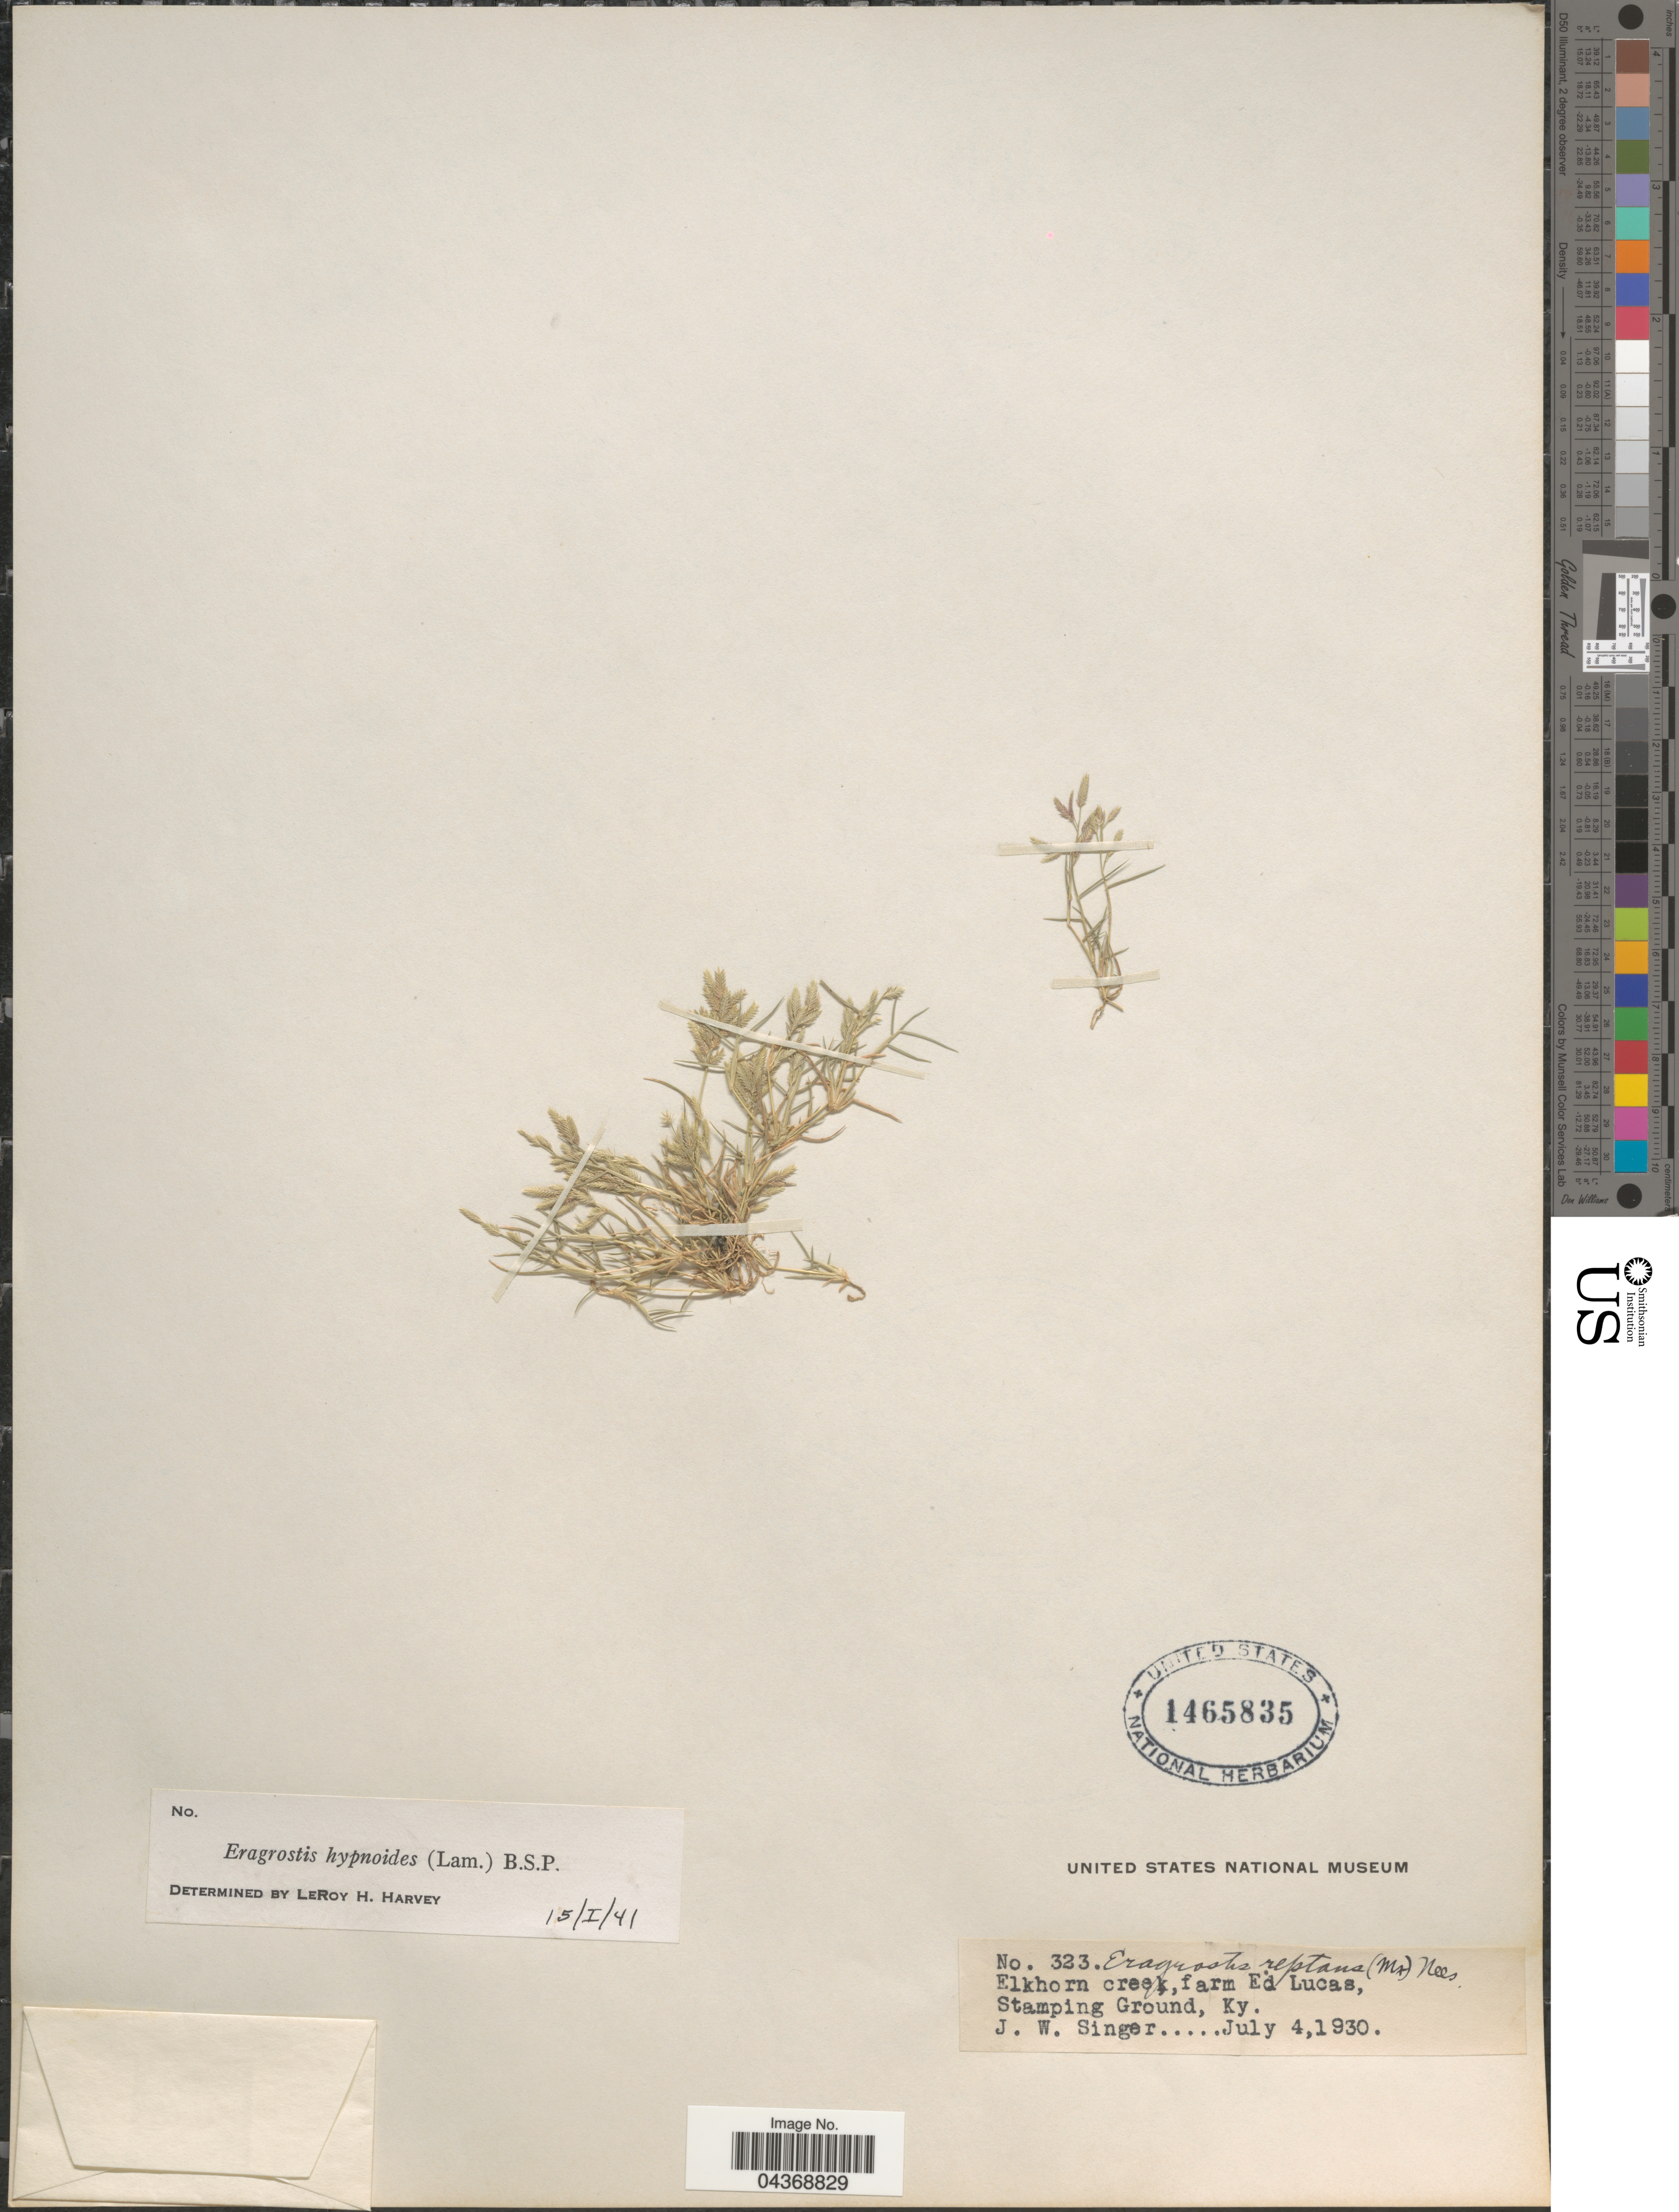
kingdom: Plantae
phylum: Tracheophyta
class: Liliopsida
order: Poales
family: Poaceae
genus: Eragrostis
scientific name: Eragrostis hypnoides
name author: (Lam.) Britton, Stearns & Poggenb.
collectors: J. EW. Singer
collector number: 323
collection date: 1930-07-04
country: United States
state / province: Kentucky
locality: Elkhorn creek, farm Ed Lucas, Stamping Ground.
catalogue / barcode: US 1465835